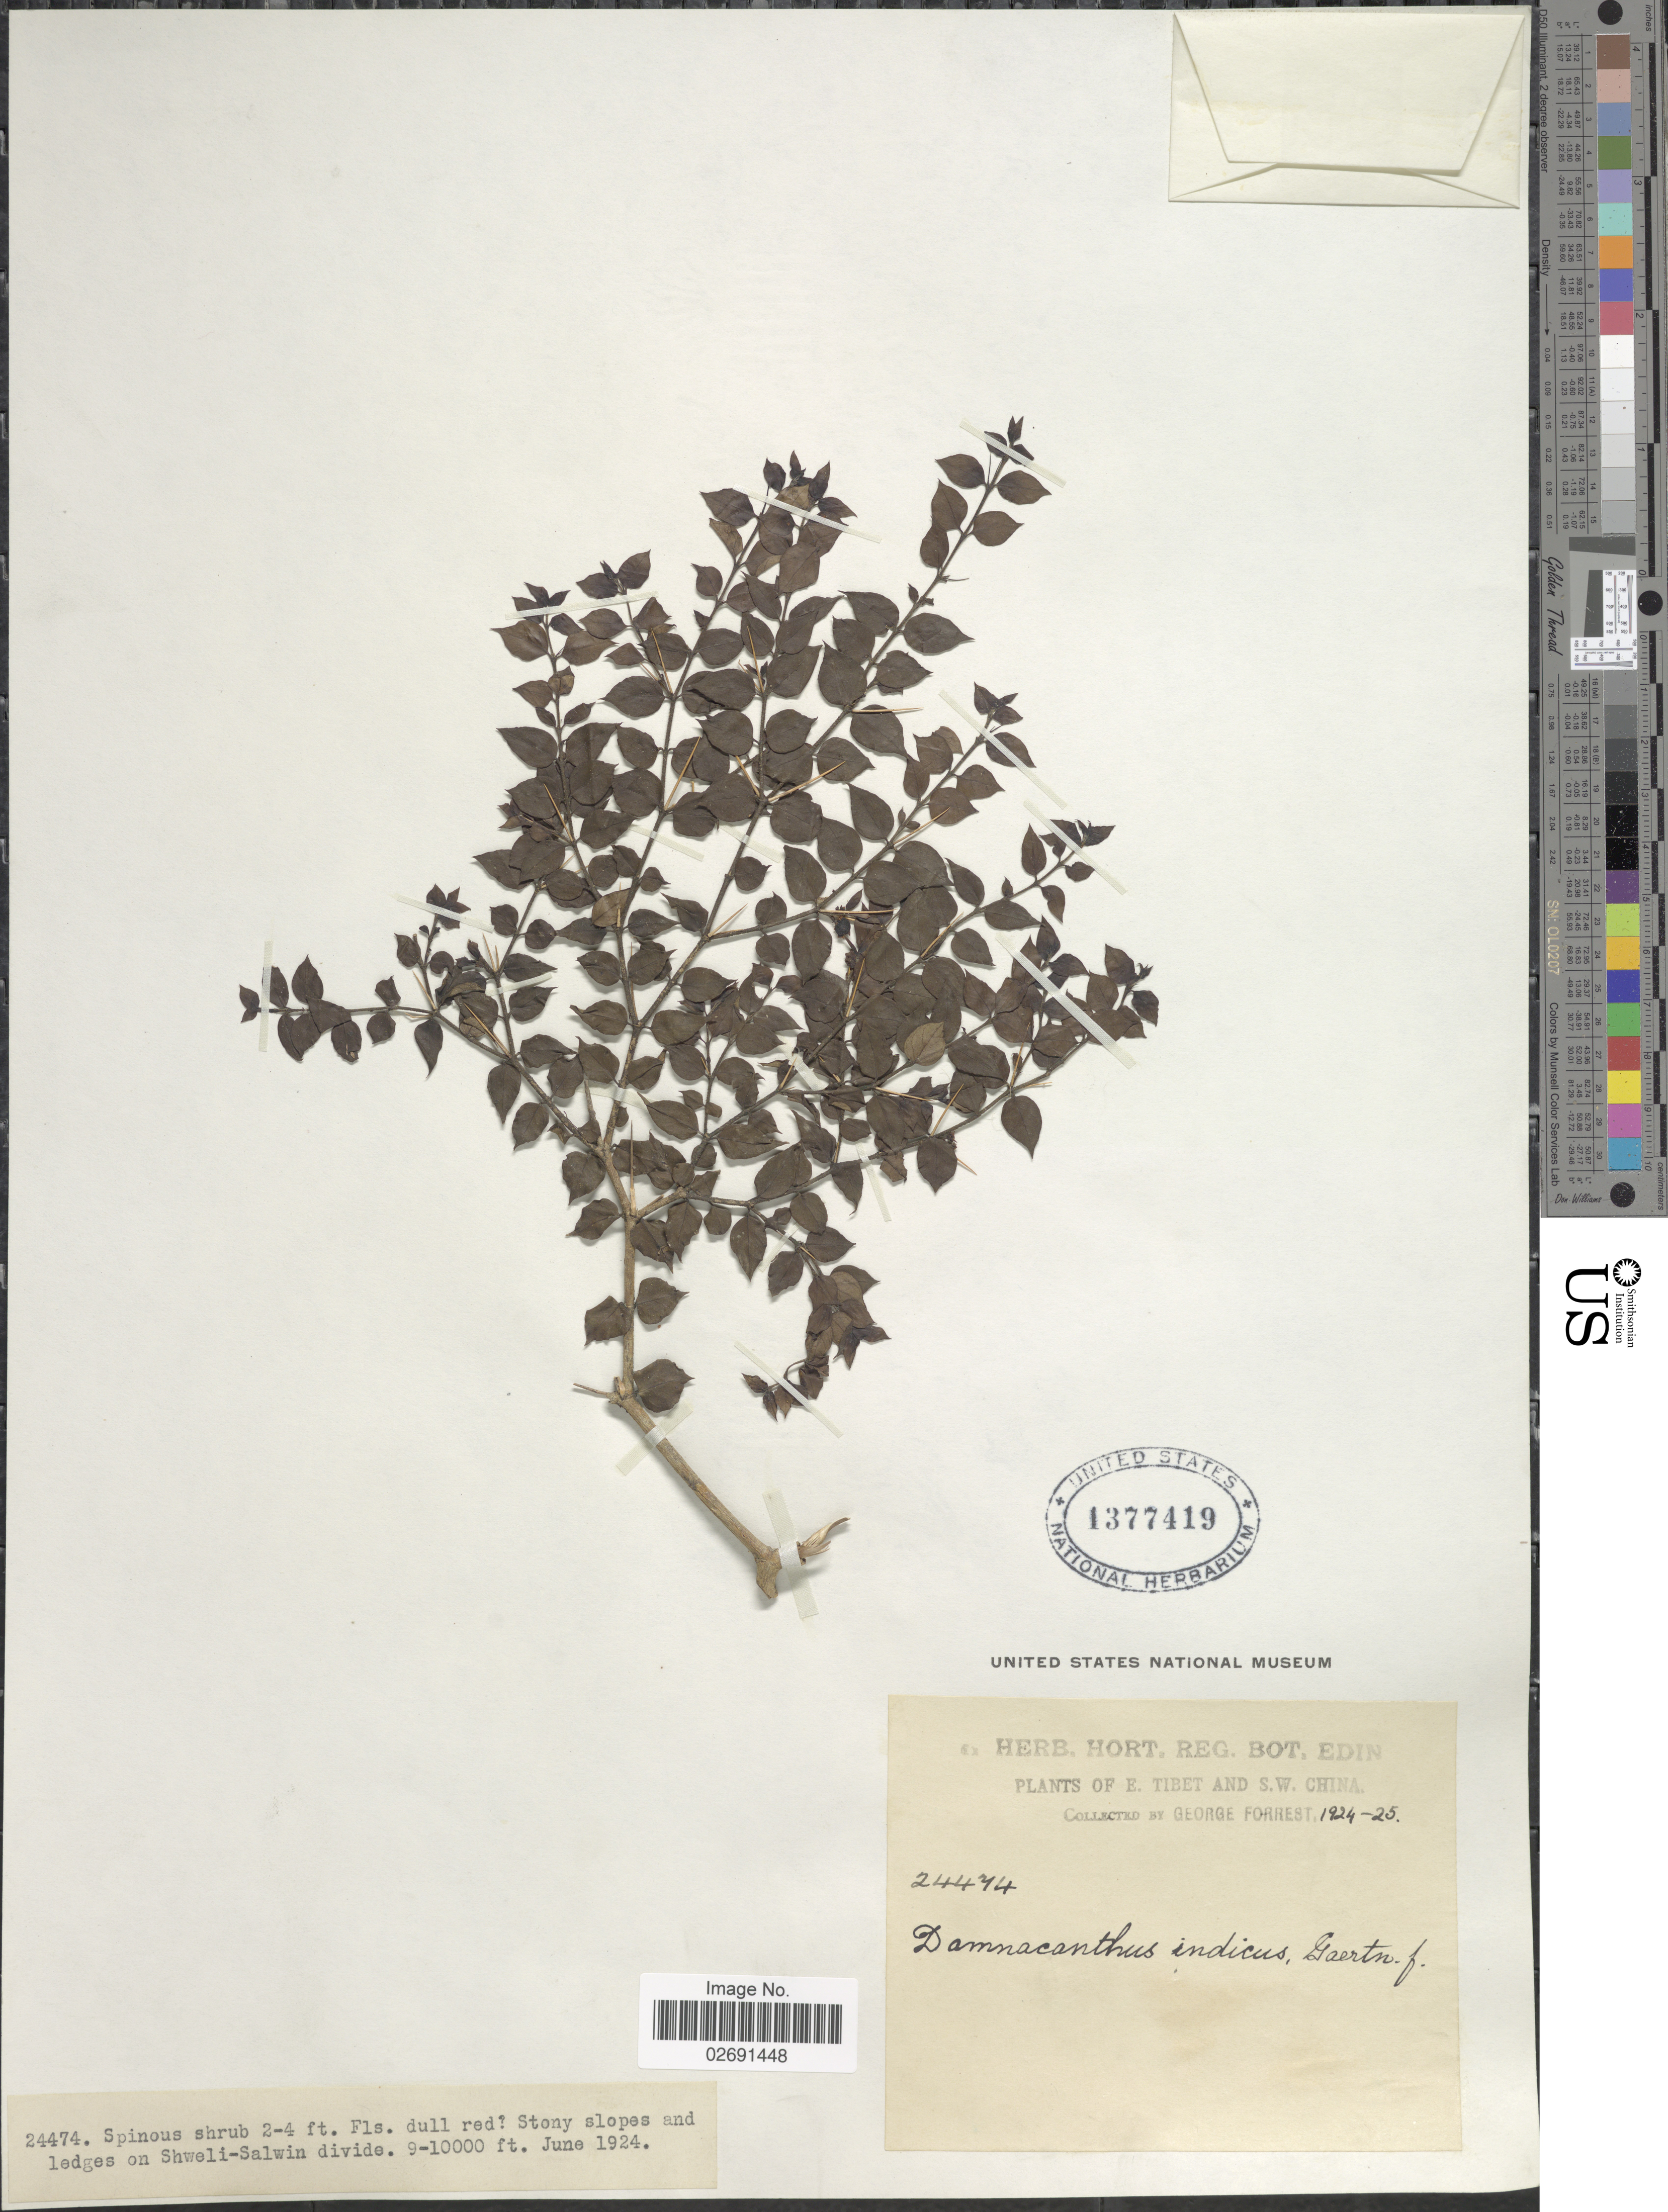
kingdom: Plantae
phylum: Tracheophyta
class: Magnoliopsida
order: Gentianales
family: Rubiaceae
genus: Damnacanthus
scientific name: Damnacanthus indicus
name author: L. f.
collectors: G. Forrest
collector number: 24474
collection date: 1924-06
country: China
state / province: Xizang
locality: E. Tibet and S.W. China, stony slopes and ledges on Shweli-Salwin divide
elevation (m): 2743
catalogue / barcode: US 1377419